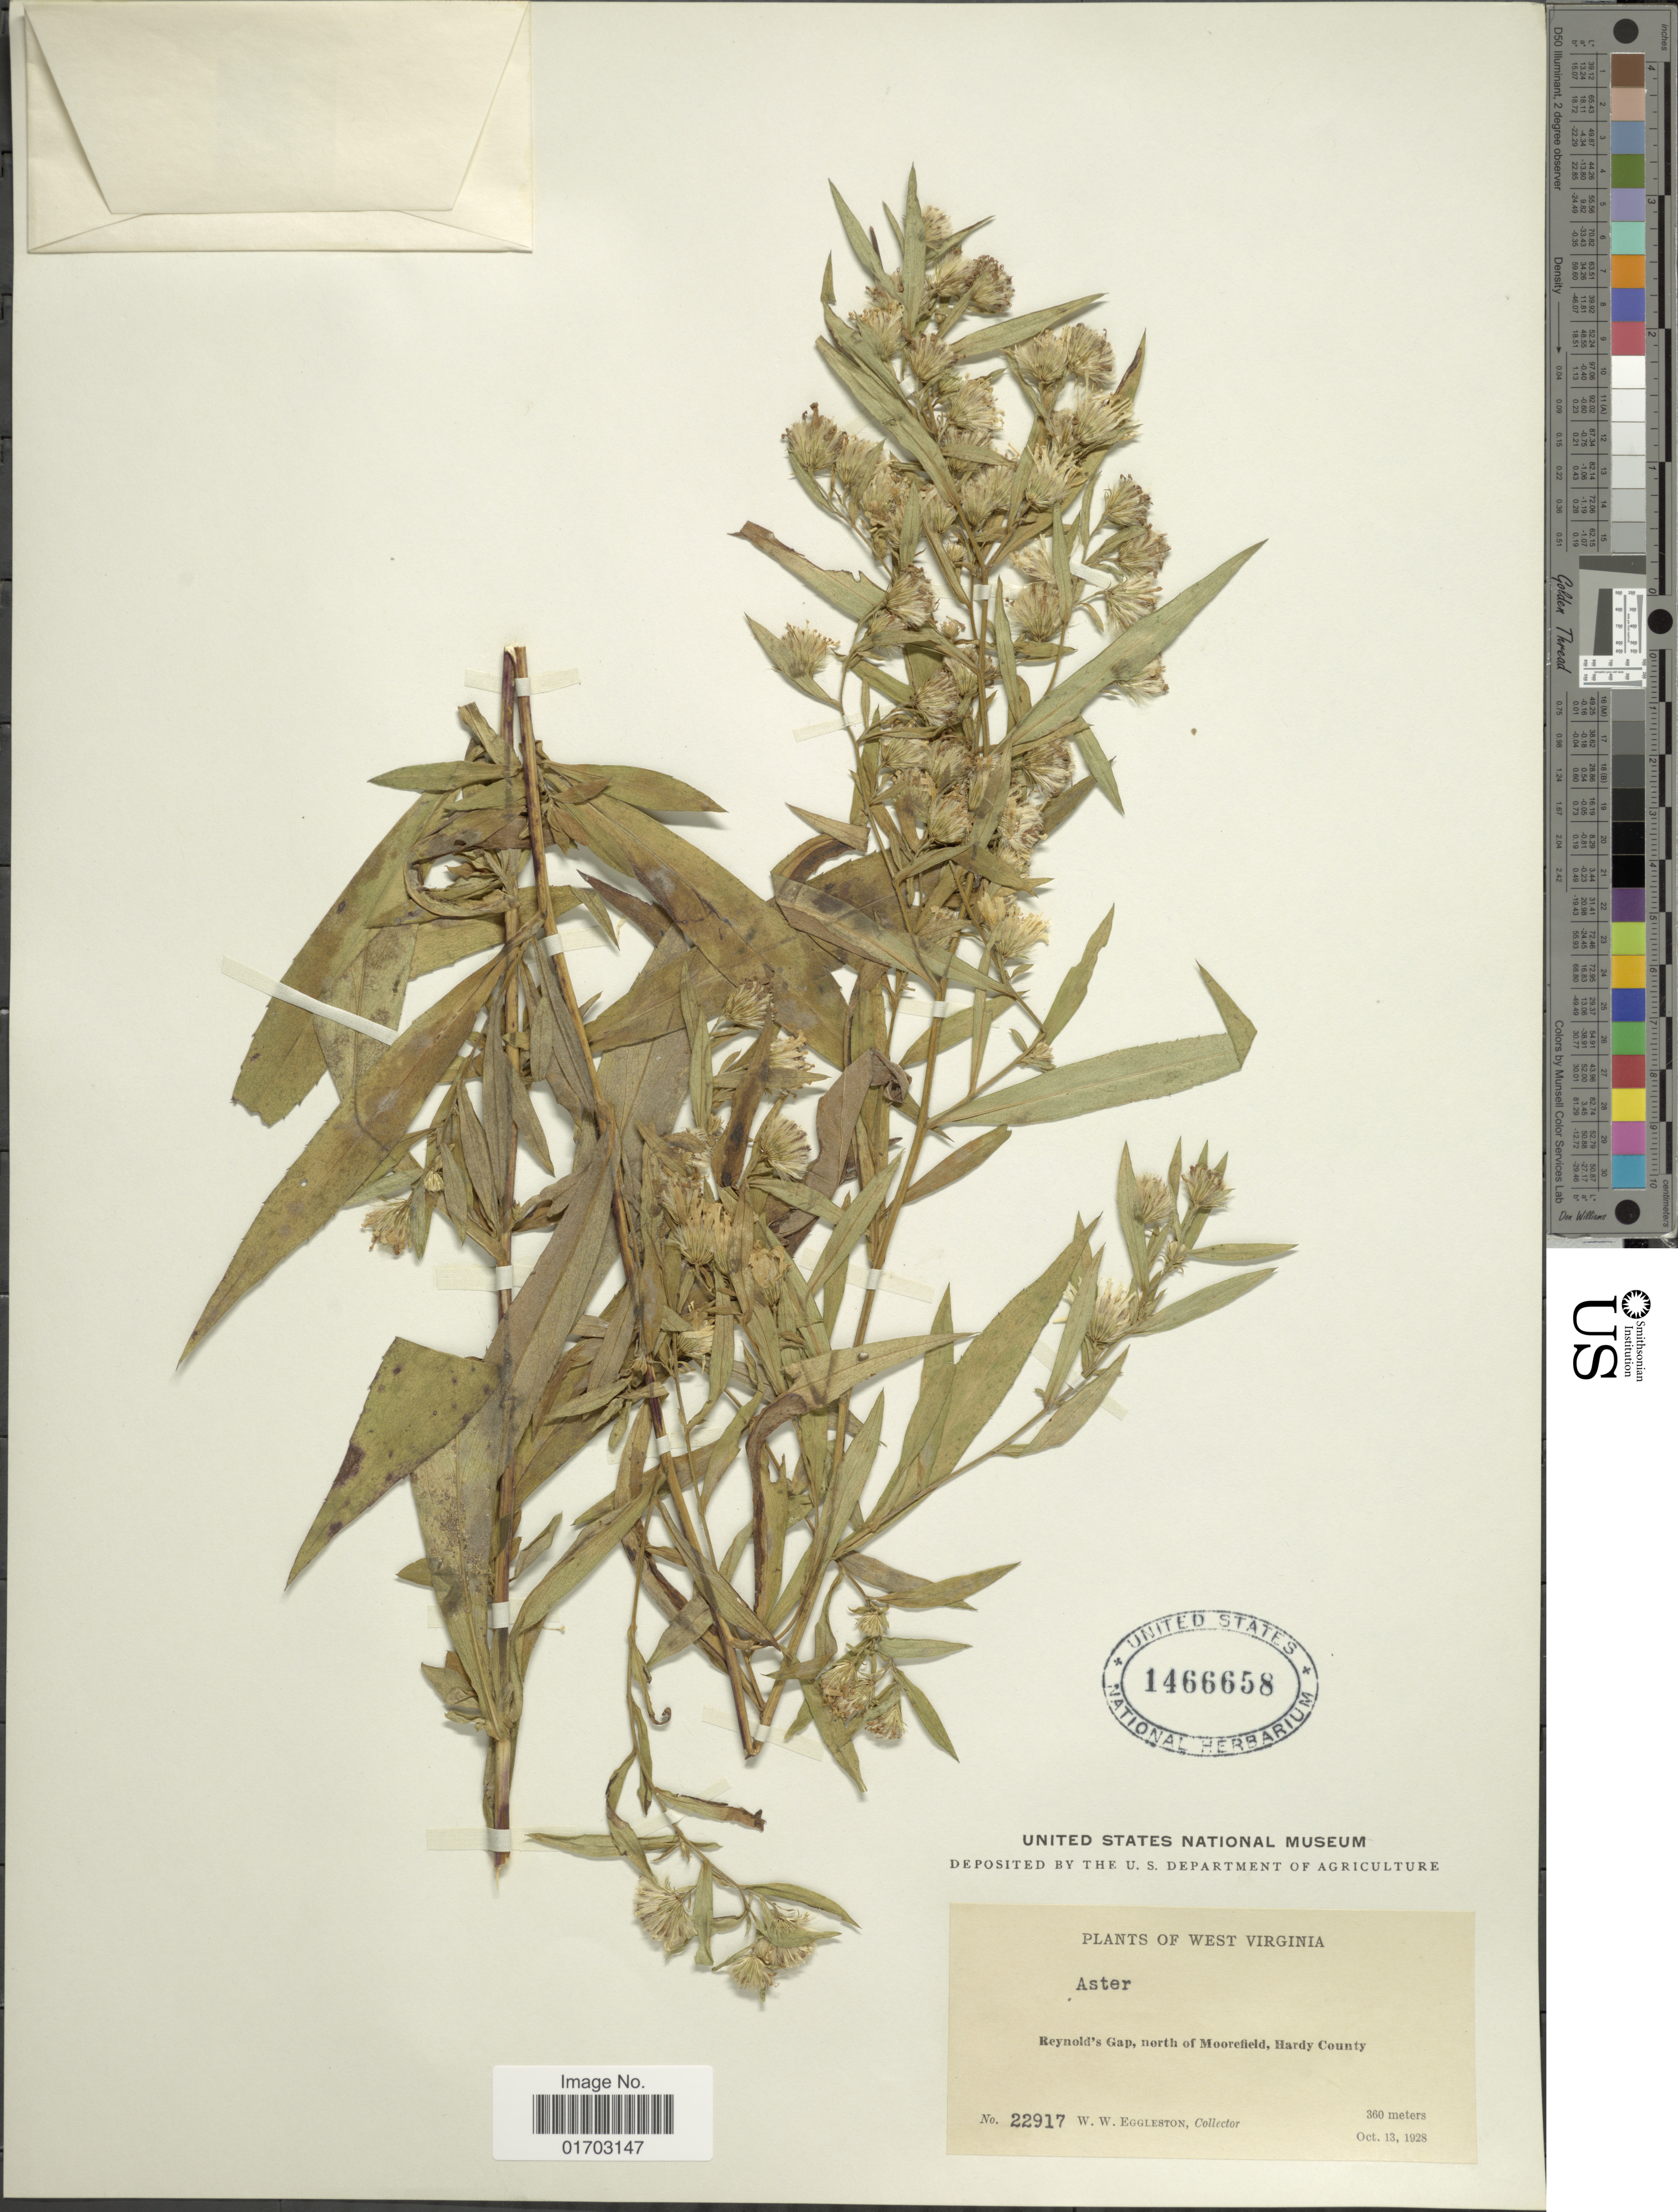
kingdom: Plantae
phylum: Tracheophyta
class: Magnoliopsida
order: Asterales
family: Asteraceae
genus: Symphyotrichum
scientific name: Symphyotrichum simplex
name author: (Willd.) Á. Löve & D. Löve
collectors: W. W. Eggleston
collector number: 22917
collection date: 1928-10-13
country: United States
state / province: West Virginia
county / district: Hardy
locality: Reynold's Gap, north of Moorefield, Hardy County.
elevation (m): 360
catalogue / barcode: US 1466658